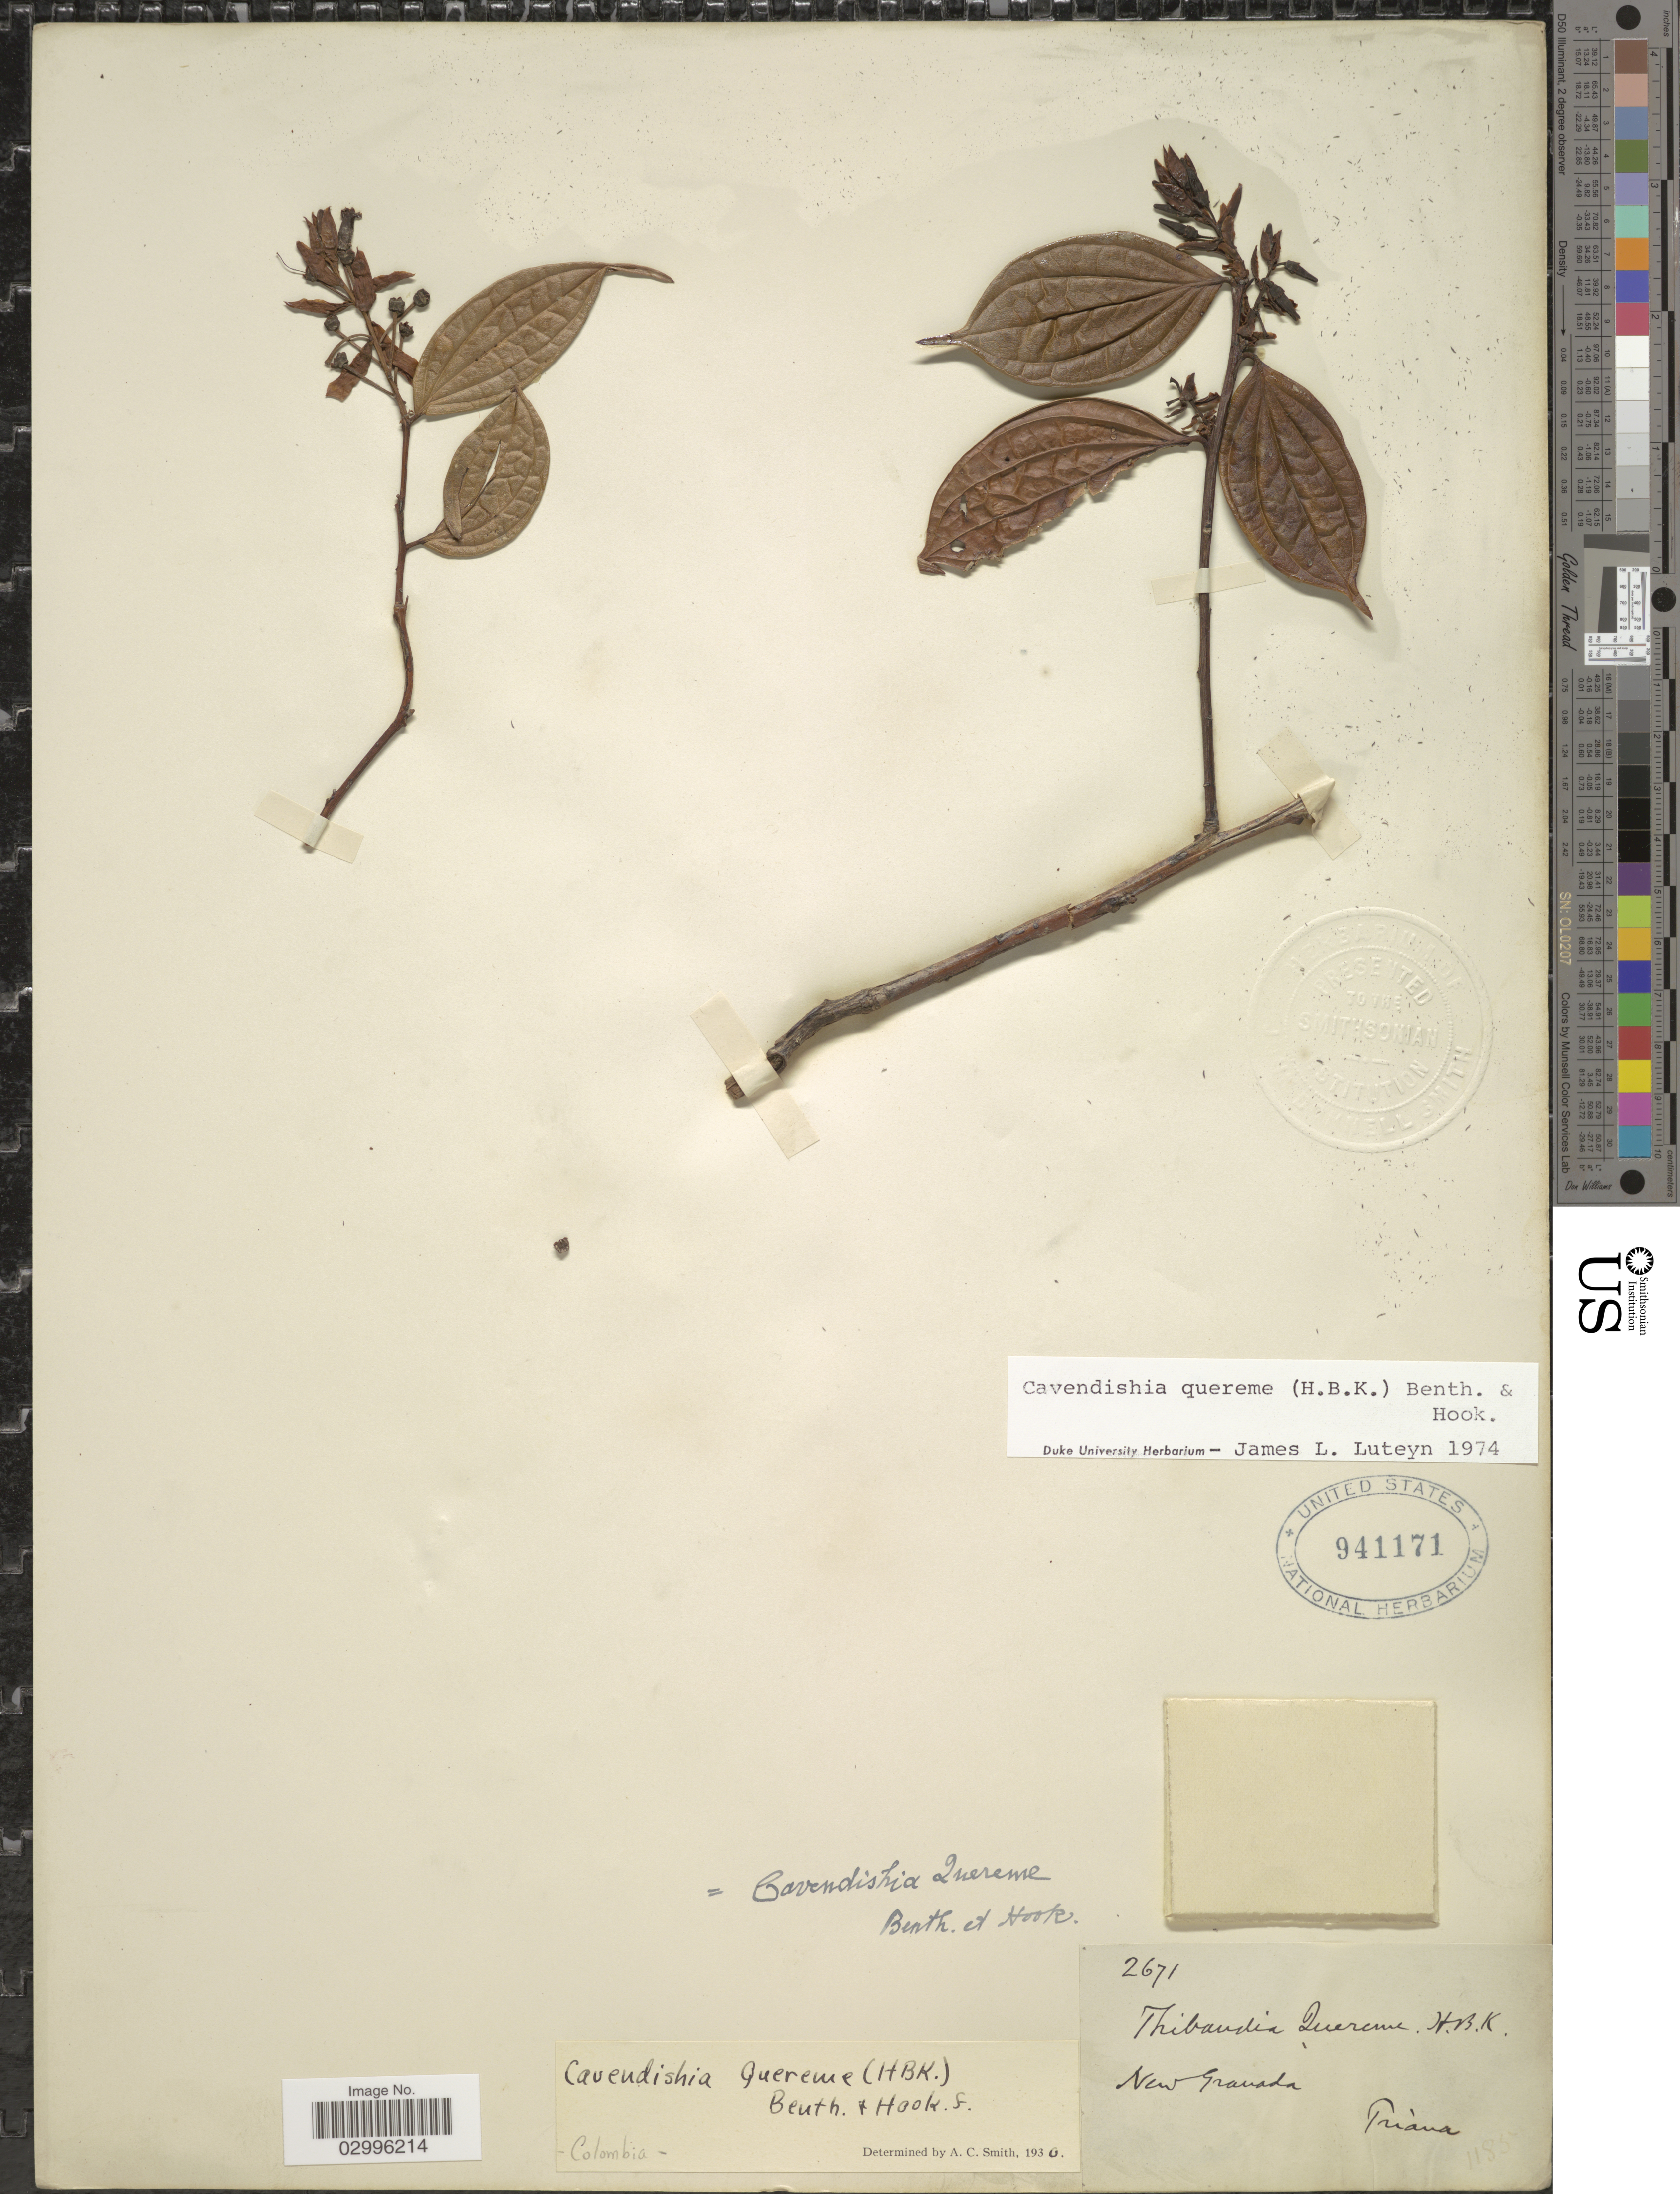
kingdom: Plantae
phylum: Tracheophyta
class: Magnoliopsida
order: Ericales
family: Ericaceae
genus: Cavendishia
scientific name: Cavendishia quereme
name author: (Kunth) Benth. & Hook. f.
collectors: Triana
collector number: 2671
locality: New Granada.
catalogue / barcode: US 941171